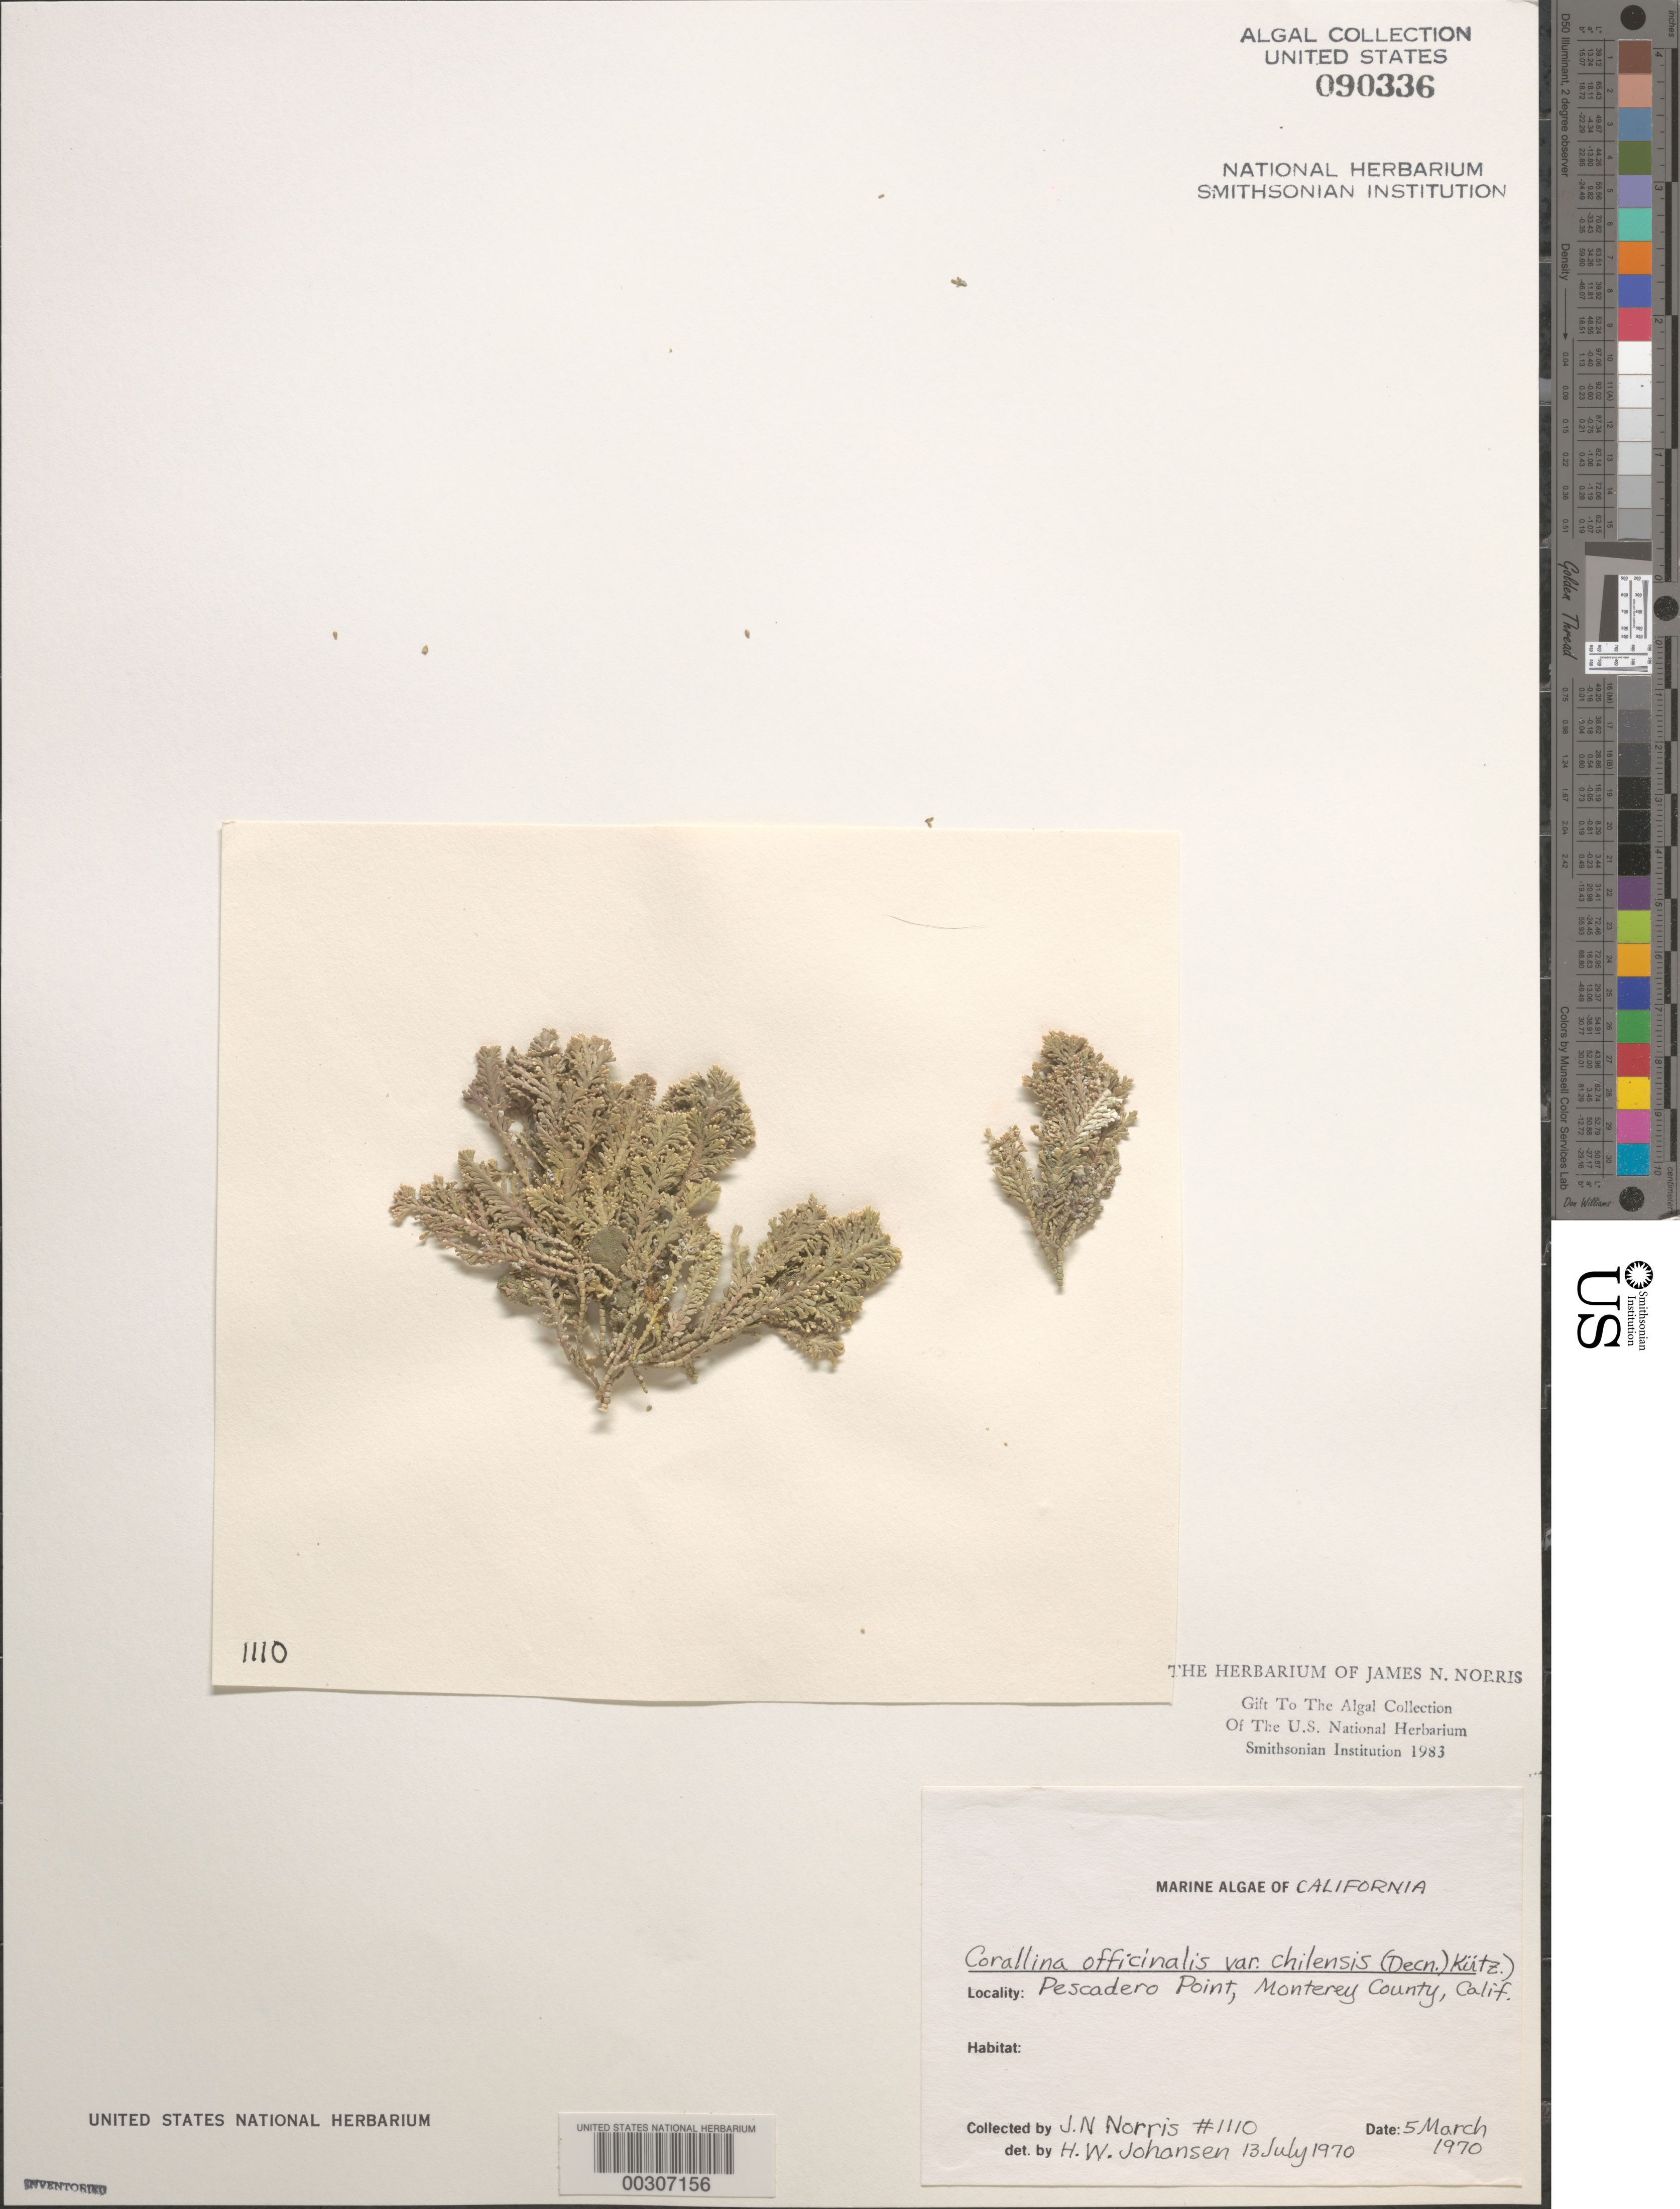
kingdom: Plantae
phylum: Rhodophyta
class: Florideophyceae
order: Corallinales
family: Corallinaceae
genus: Corallina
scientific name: Corallina officinalis var. chilensis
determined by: Johansen, H. W.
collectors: J. N. Norris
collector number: JN-1110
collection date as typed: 05 Mar 1970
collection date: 1970-03-05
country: United States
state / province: California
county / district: Monterey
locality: Pescadero Point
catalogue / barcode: US 90336